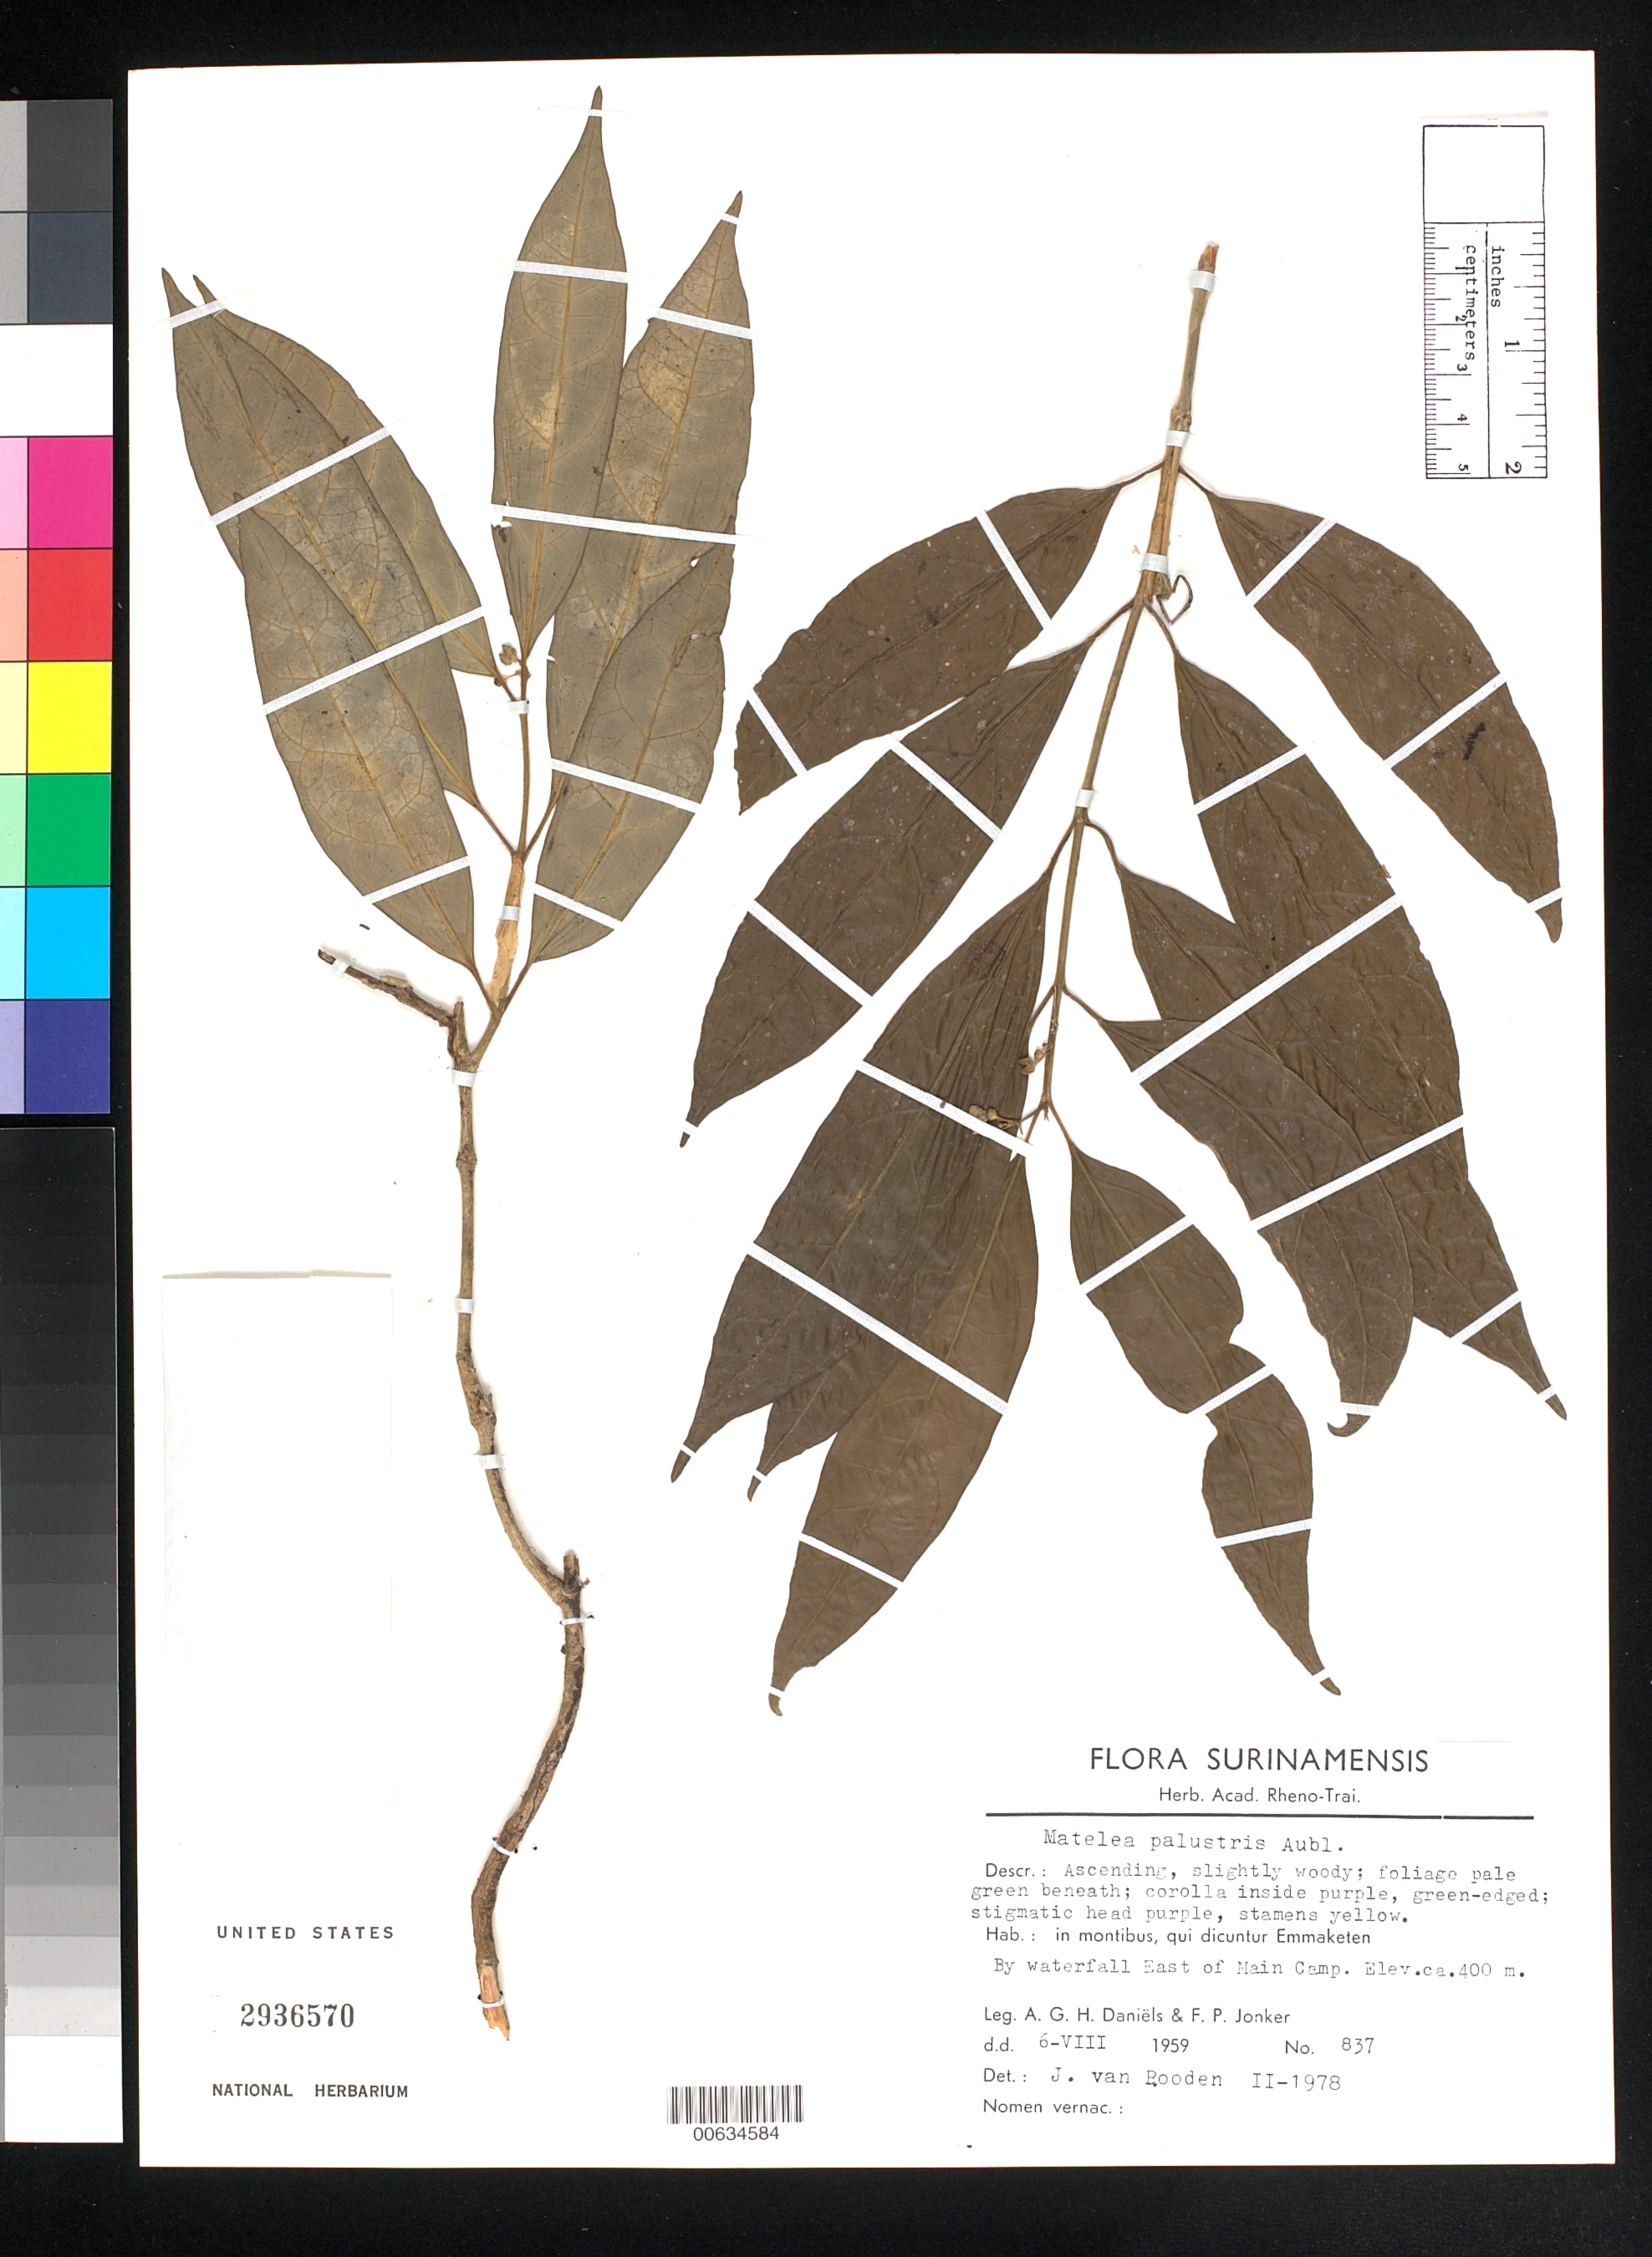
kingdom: Plantae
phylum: Tracheophyta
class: Magnoliopsida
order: Gentianales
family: Apocynaceae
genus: Matelea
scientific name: Matelea herbacea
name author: Woodson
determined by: Krings, A.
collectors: A. Daniëls & F. P. Jonker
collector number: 837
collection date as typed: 6-Aug-59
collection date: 1959-08-06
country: Suriname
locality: Emmaketen, E of Main Camp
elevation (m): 400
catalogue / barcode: US 2936570